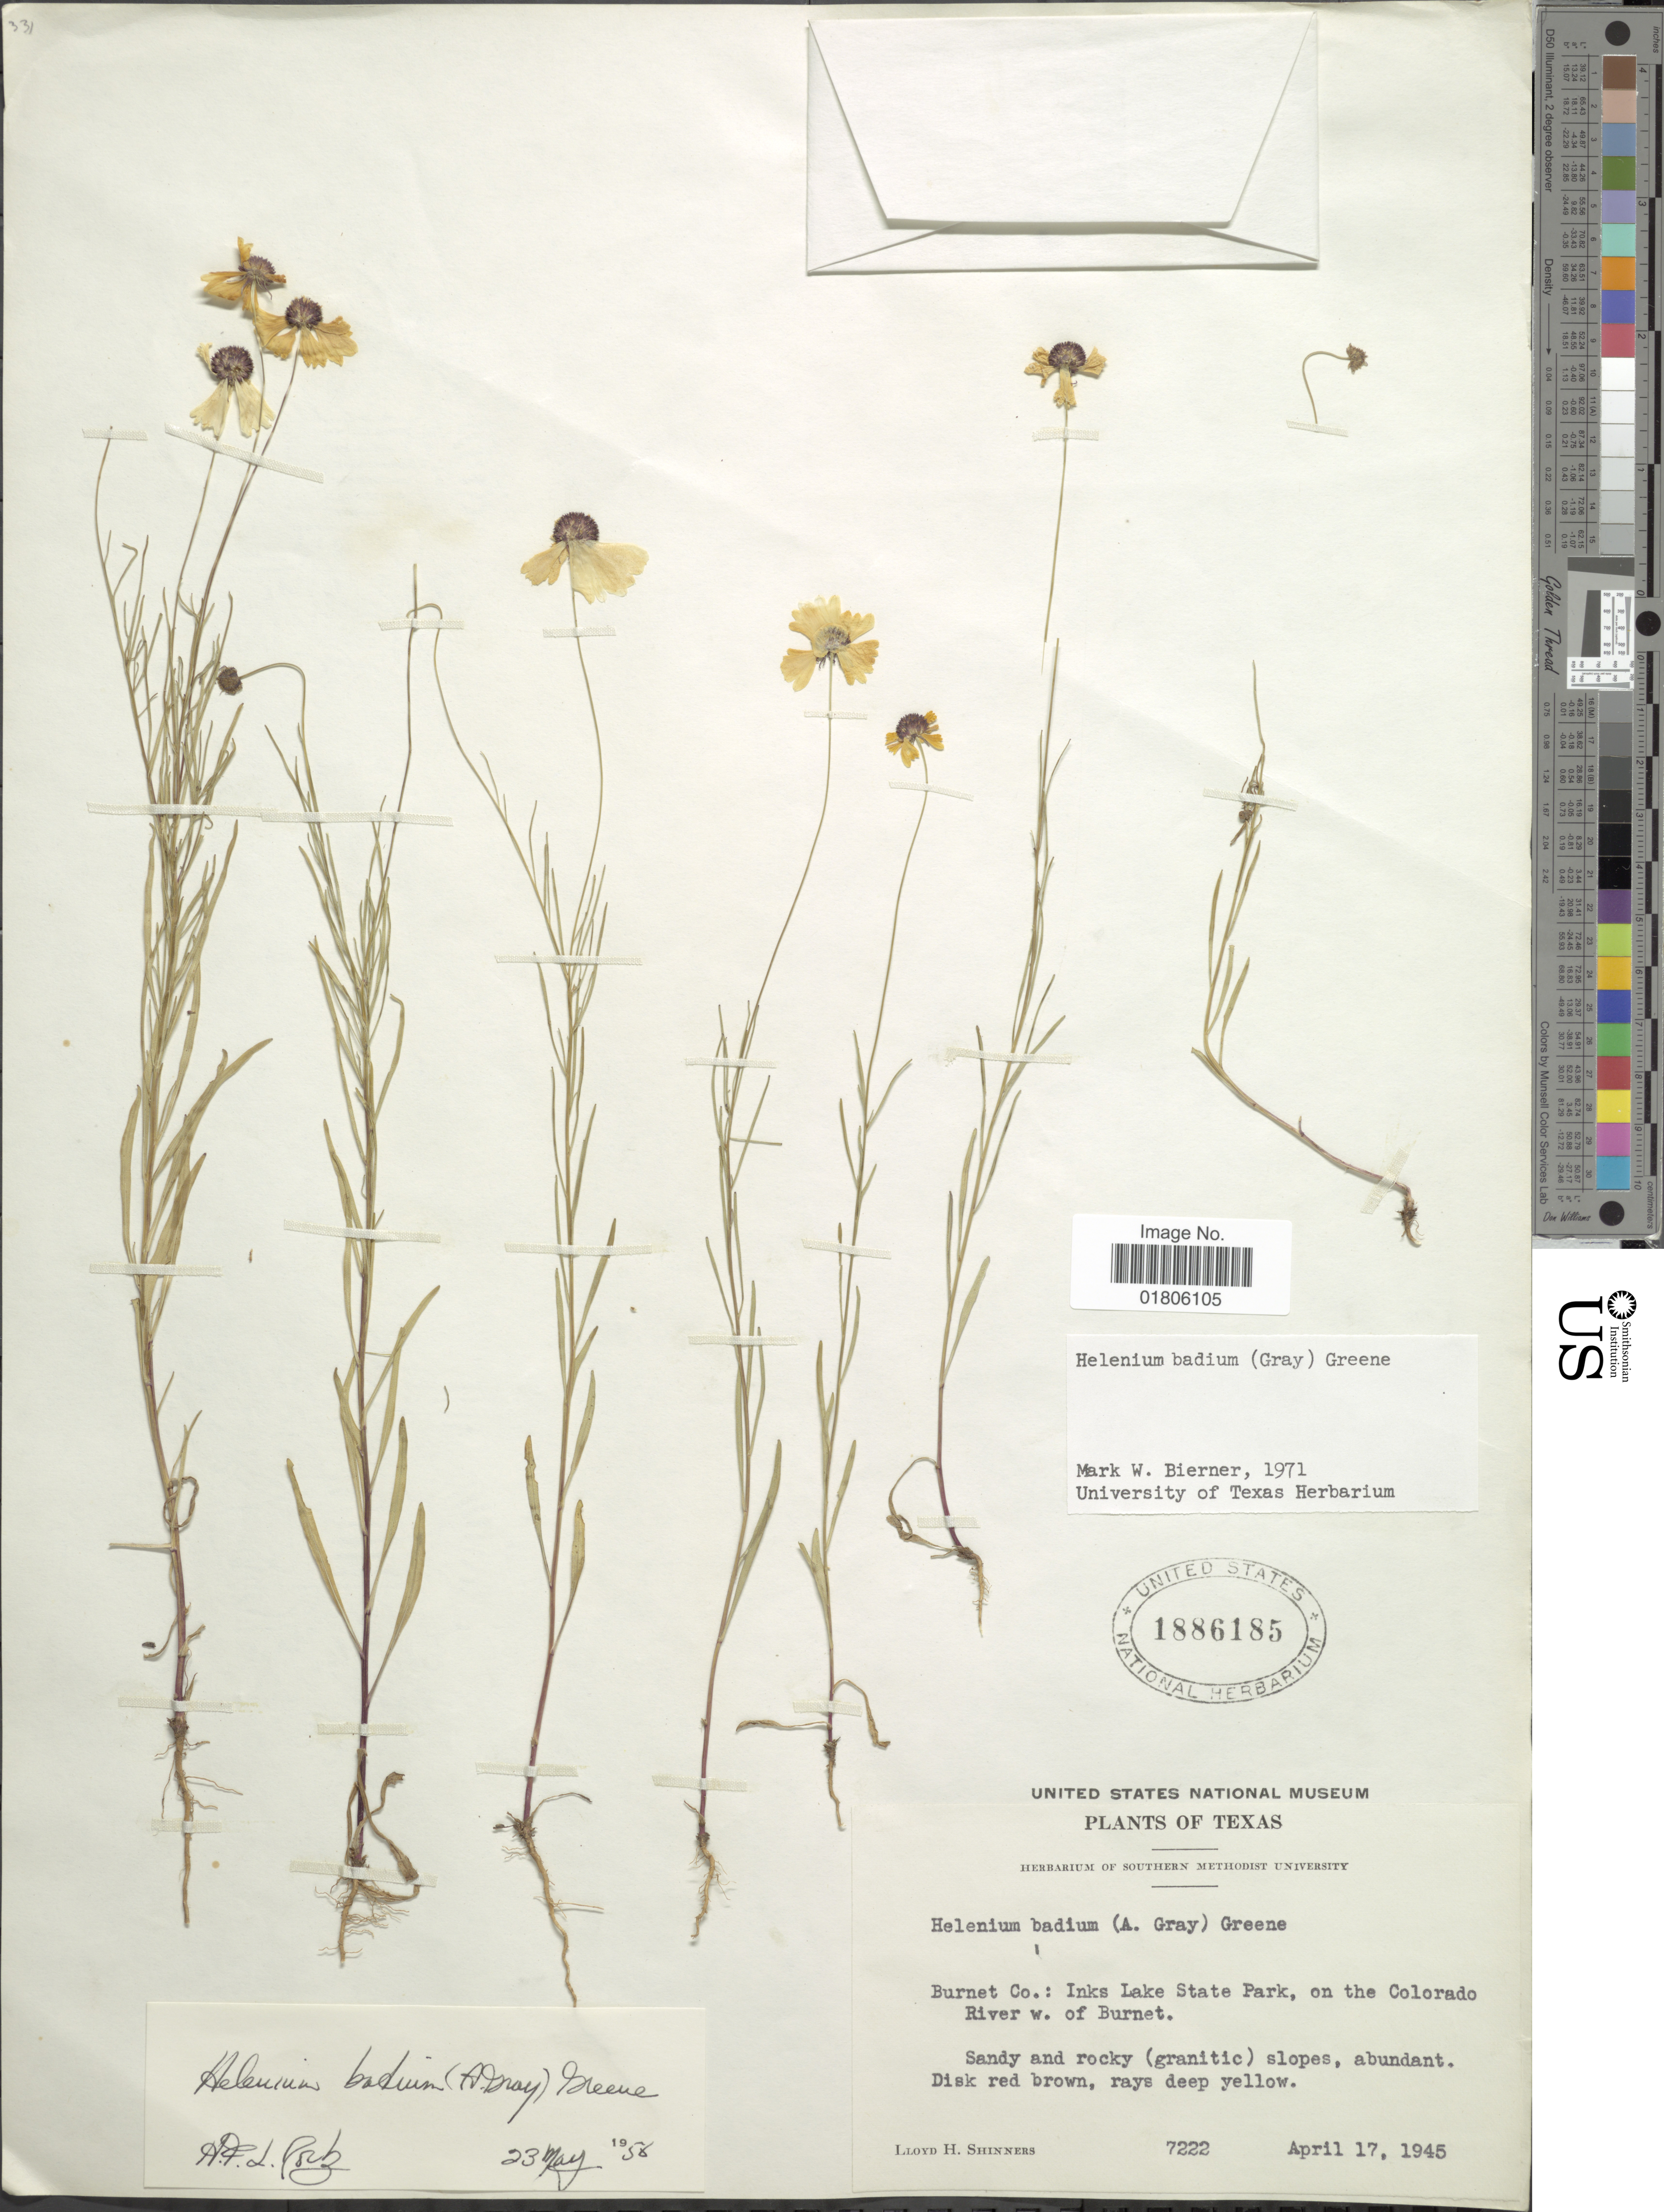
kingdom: Plantae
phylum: Tracheophyta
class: Magnoliopsida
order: Asterales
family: Asteraceae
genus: Helenium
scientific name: Helenium badium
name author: (A. Gray) Greene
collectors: L. H. Shinners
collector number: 7222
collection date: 1945-04-17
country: United States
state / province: Texas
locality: Burnet Co.: Inks Lake State Park, on the Colorado River w. of Burnet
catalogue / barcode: US 1886185